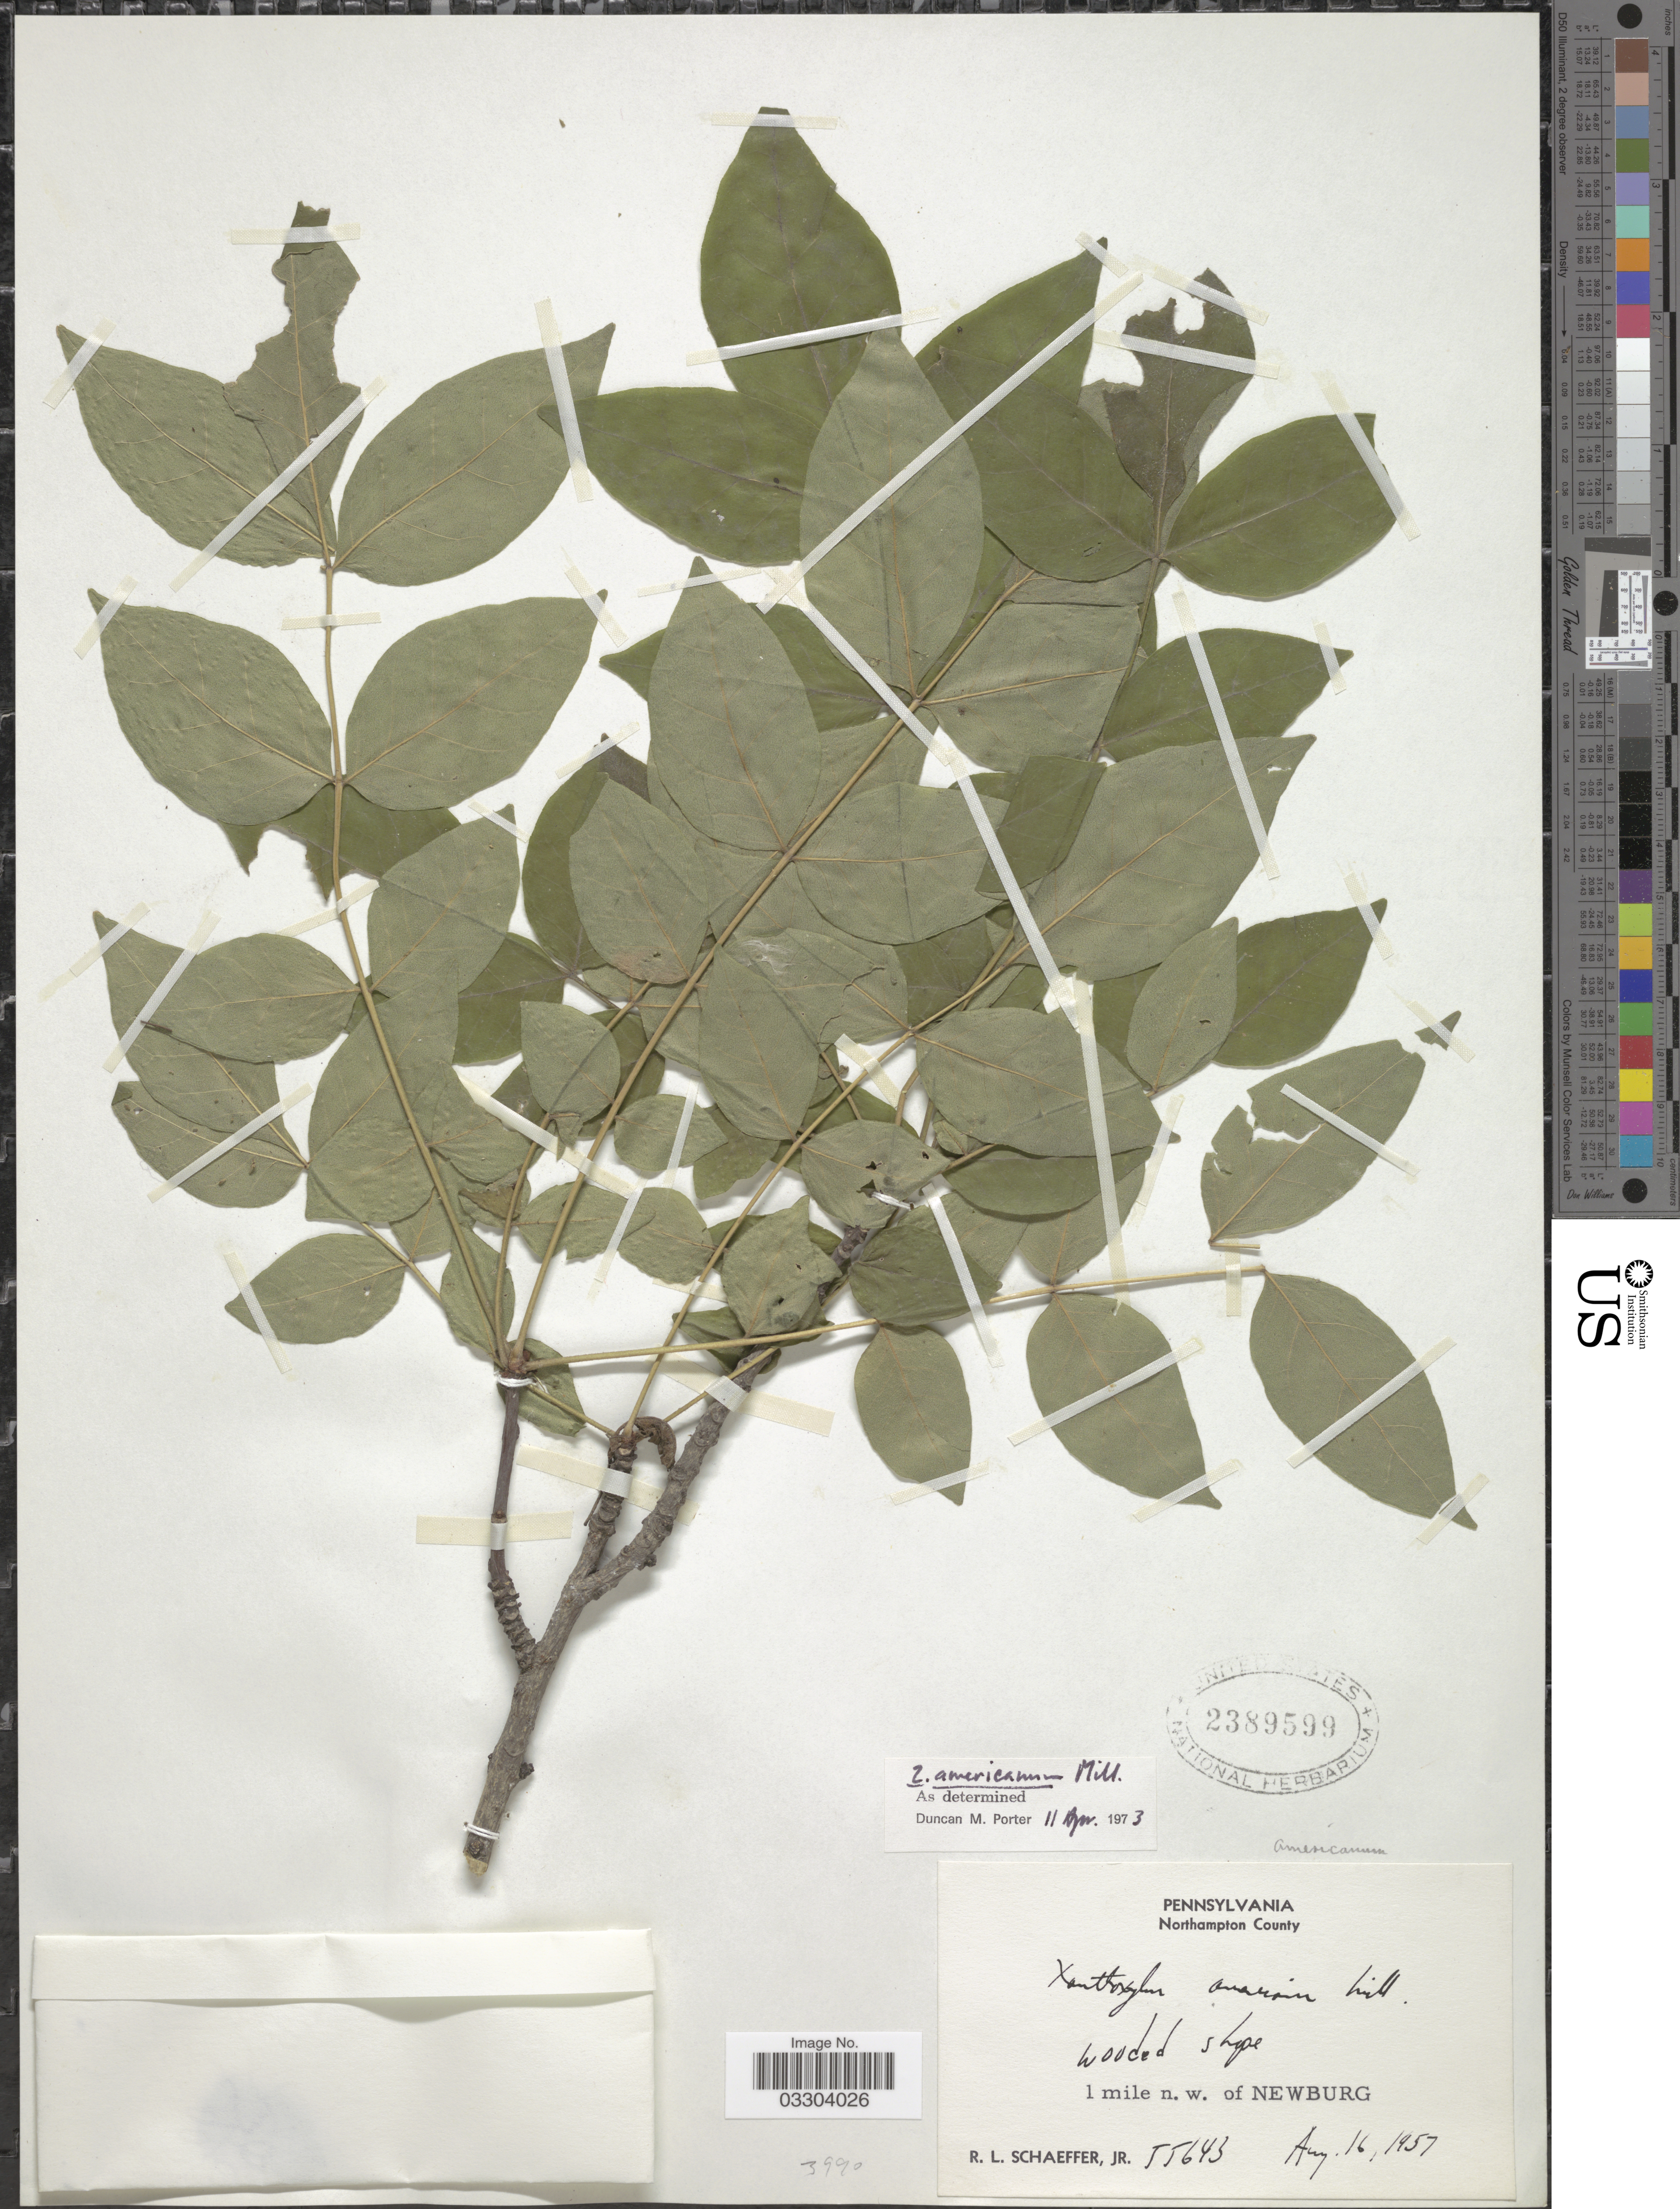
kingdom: Plantae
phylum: Tracheophyta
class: Magnoliopsida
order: Sapindales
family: Rutaceae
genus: Zanthoxylum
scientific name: Zanthoxylum americanum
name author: Mill.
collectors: R. L. Schaeffer Jr.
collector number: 55643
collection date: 1957-08-16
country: United States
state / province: Pennsylvania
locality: Northampton County. 1 mile n.w. of Newburg.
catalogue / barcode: US 2389599